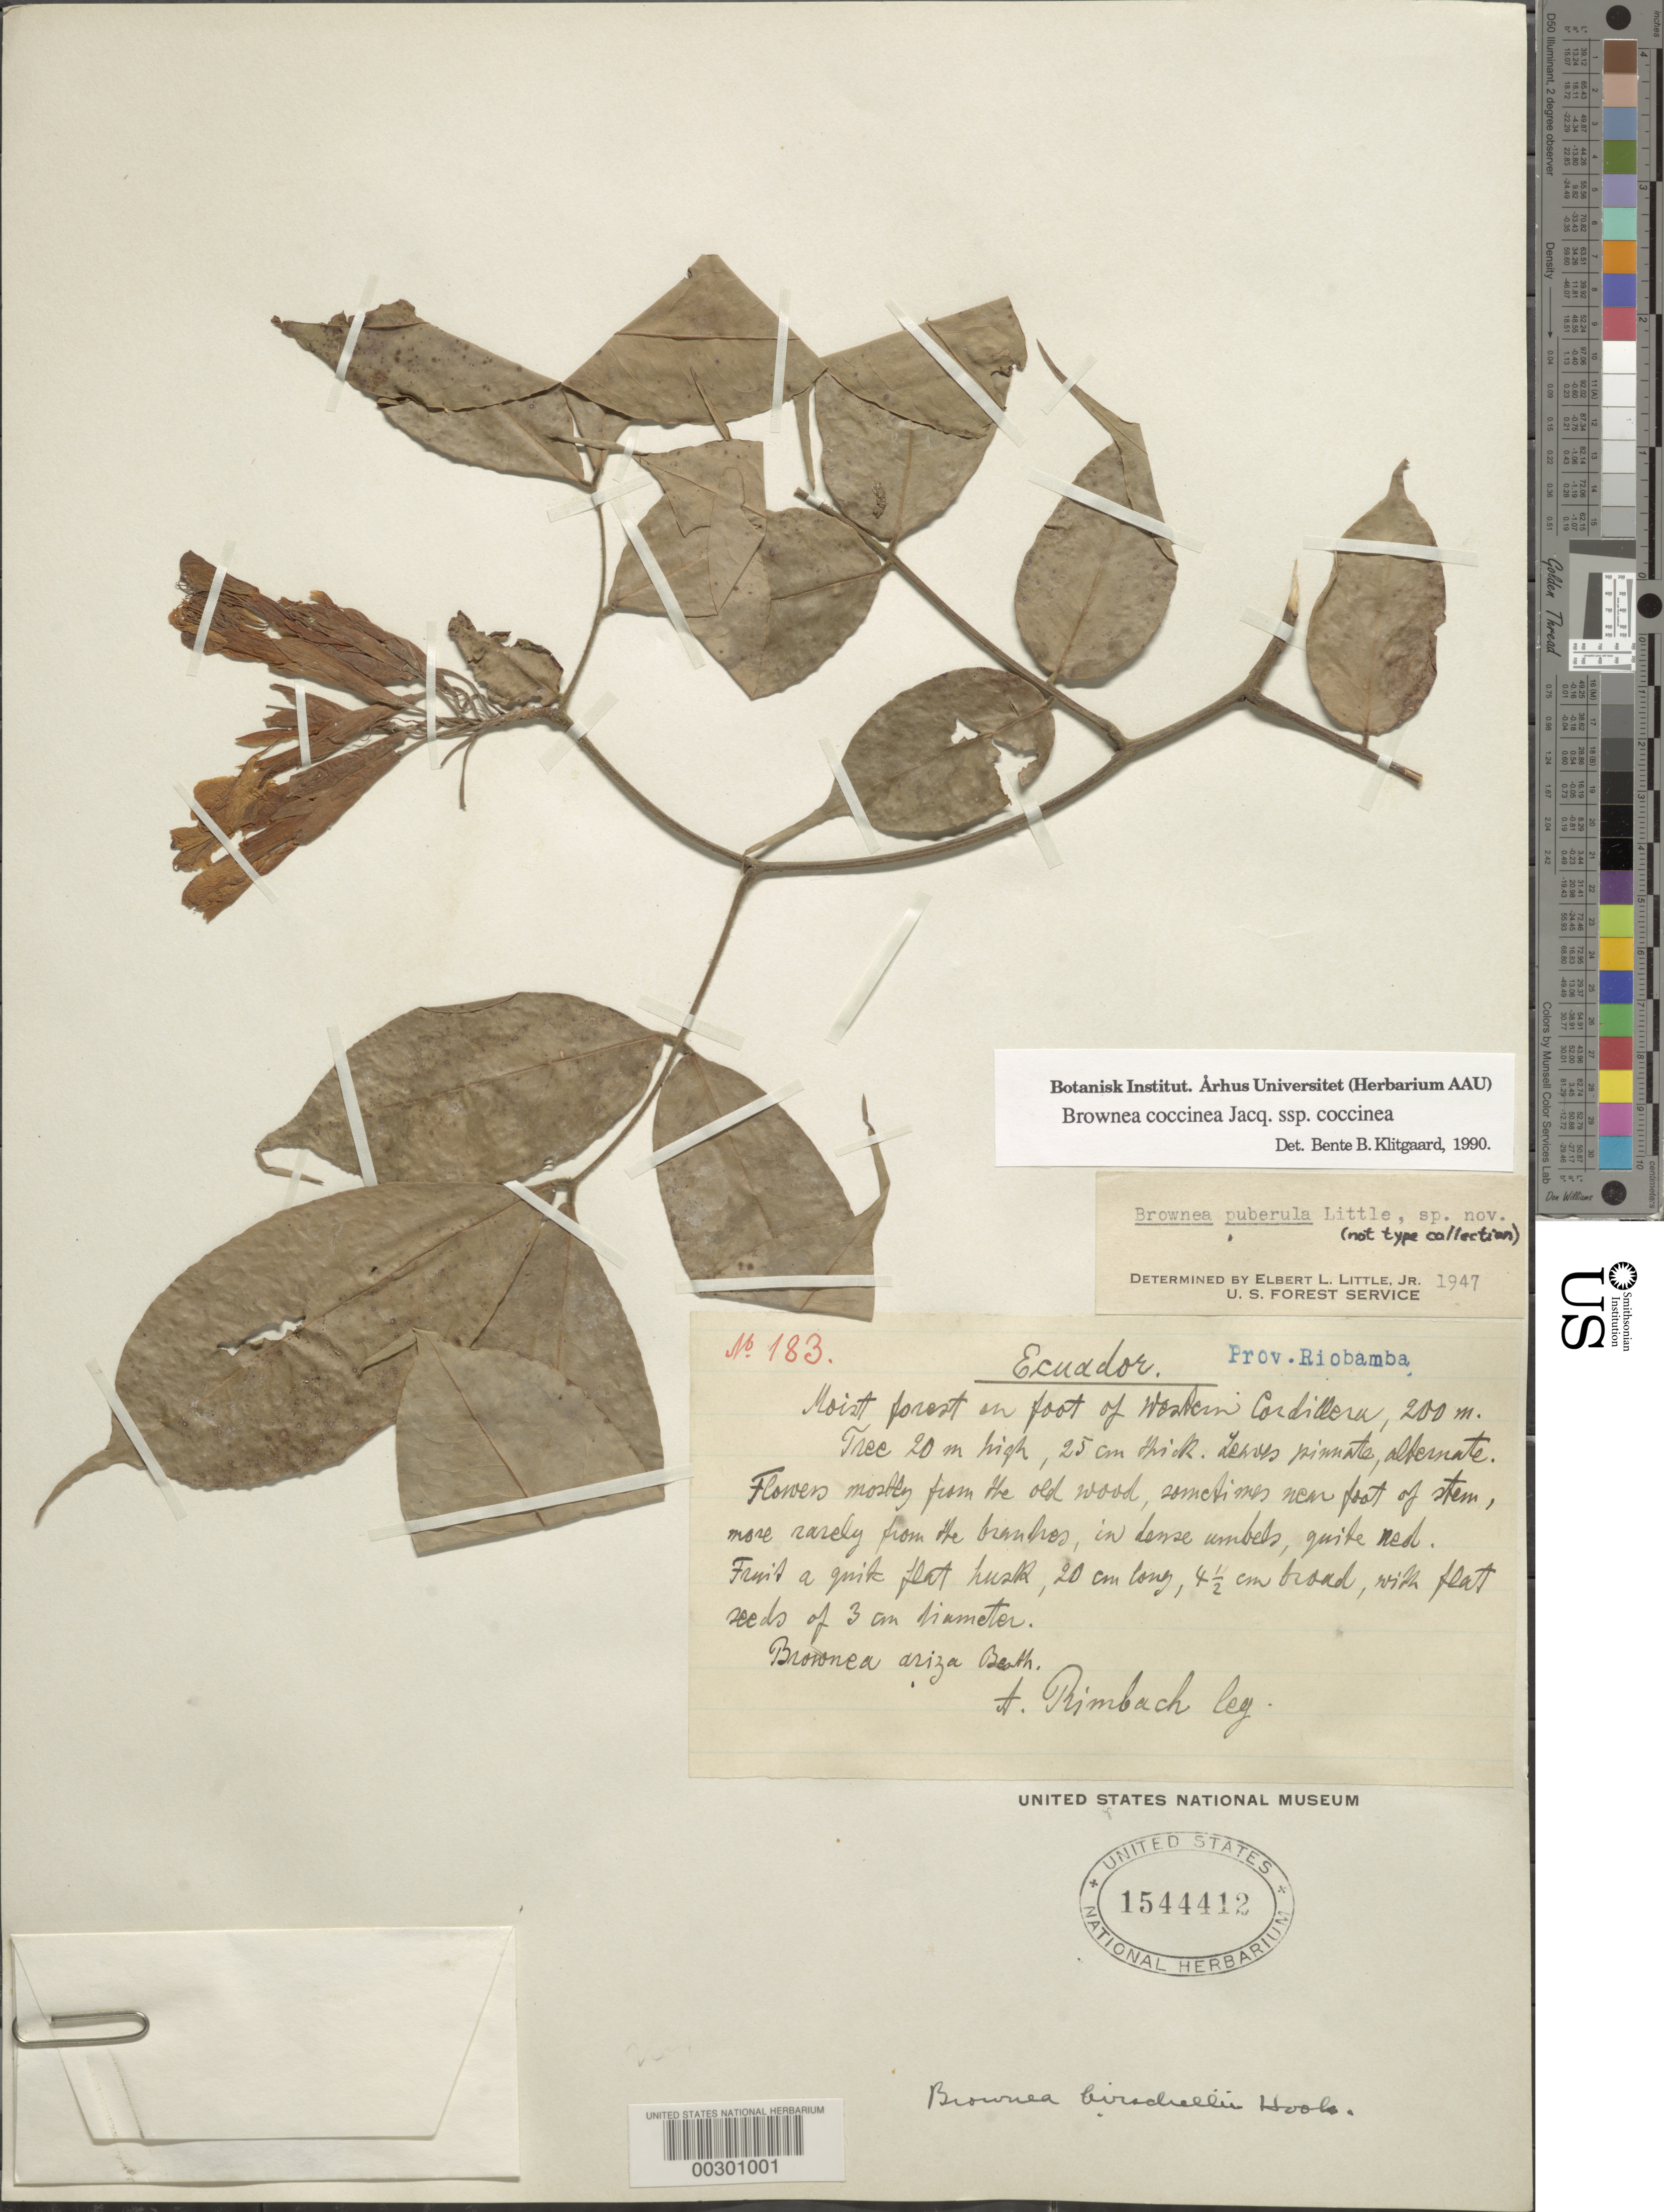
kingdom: Plantae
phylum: Tracheophyta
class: Magnoliopsida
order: Fabales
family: Fabaceae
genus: Brownea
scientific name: Brownea coccinea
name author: Jacq.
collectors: A. Rimbach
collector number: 183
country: Ecuador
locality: Foot of the western Cordillera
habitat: Moist forest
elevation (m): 200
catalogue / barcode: US 1544412